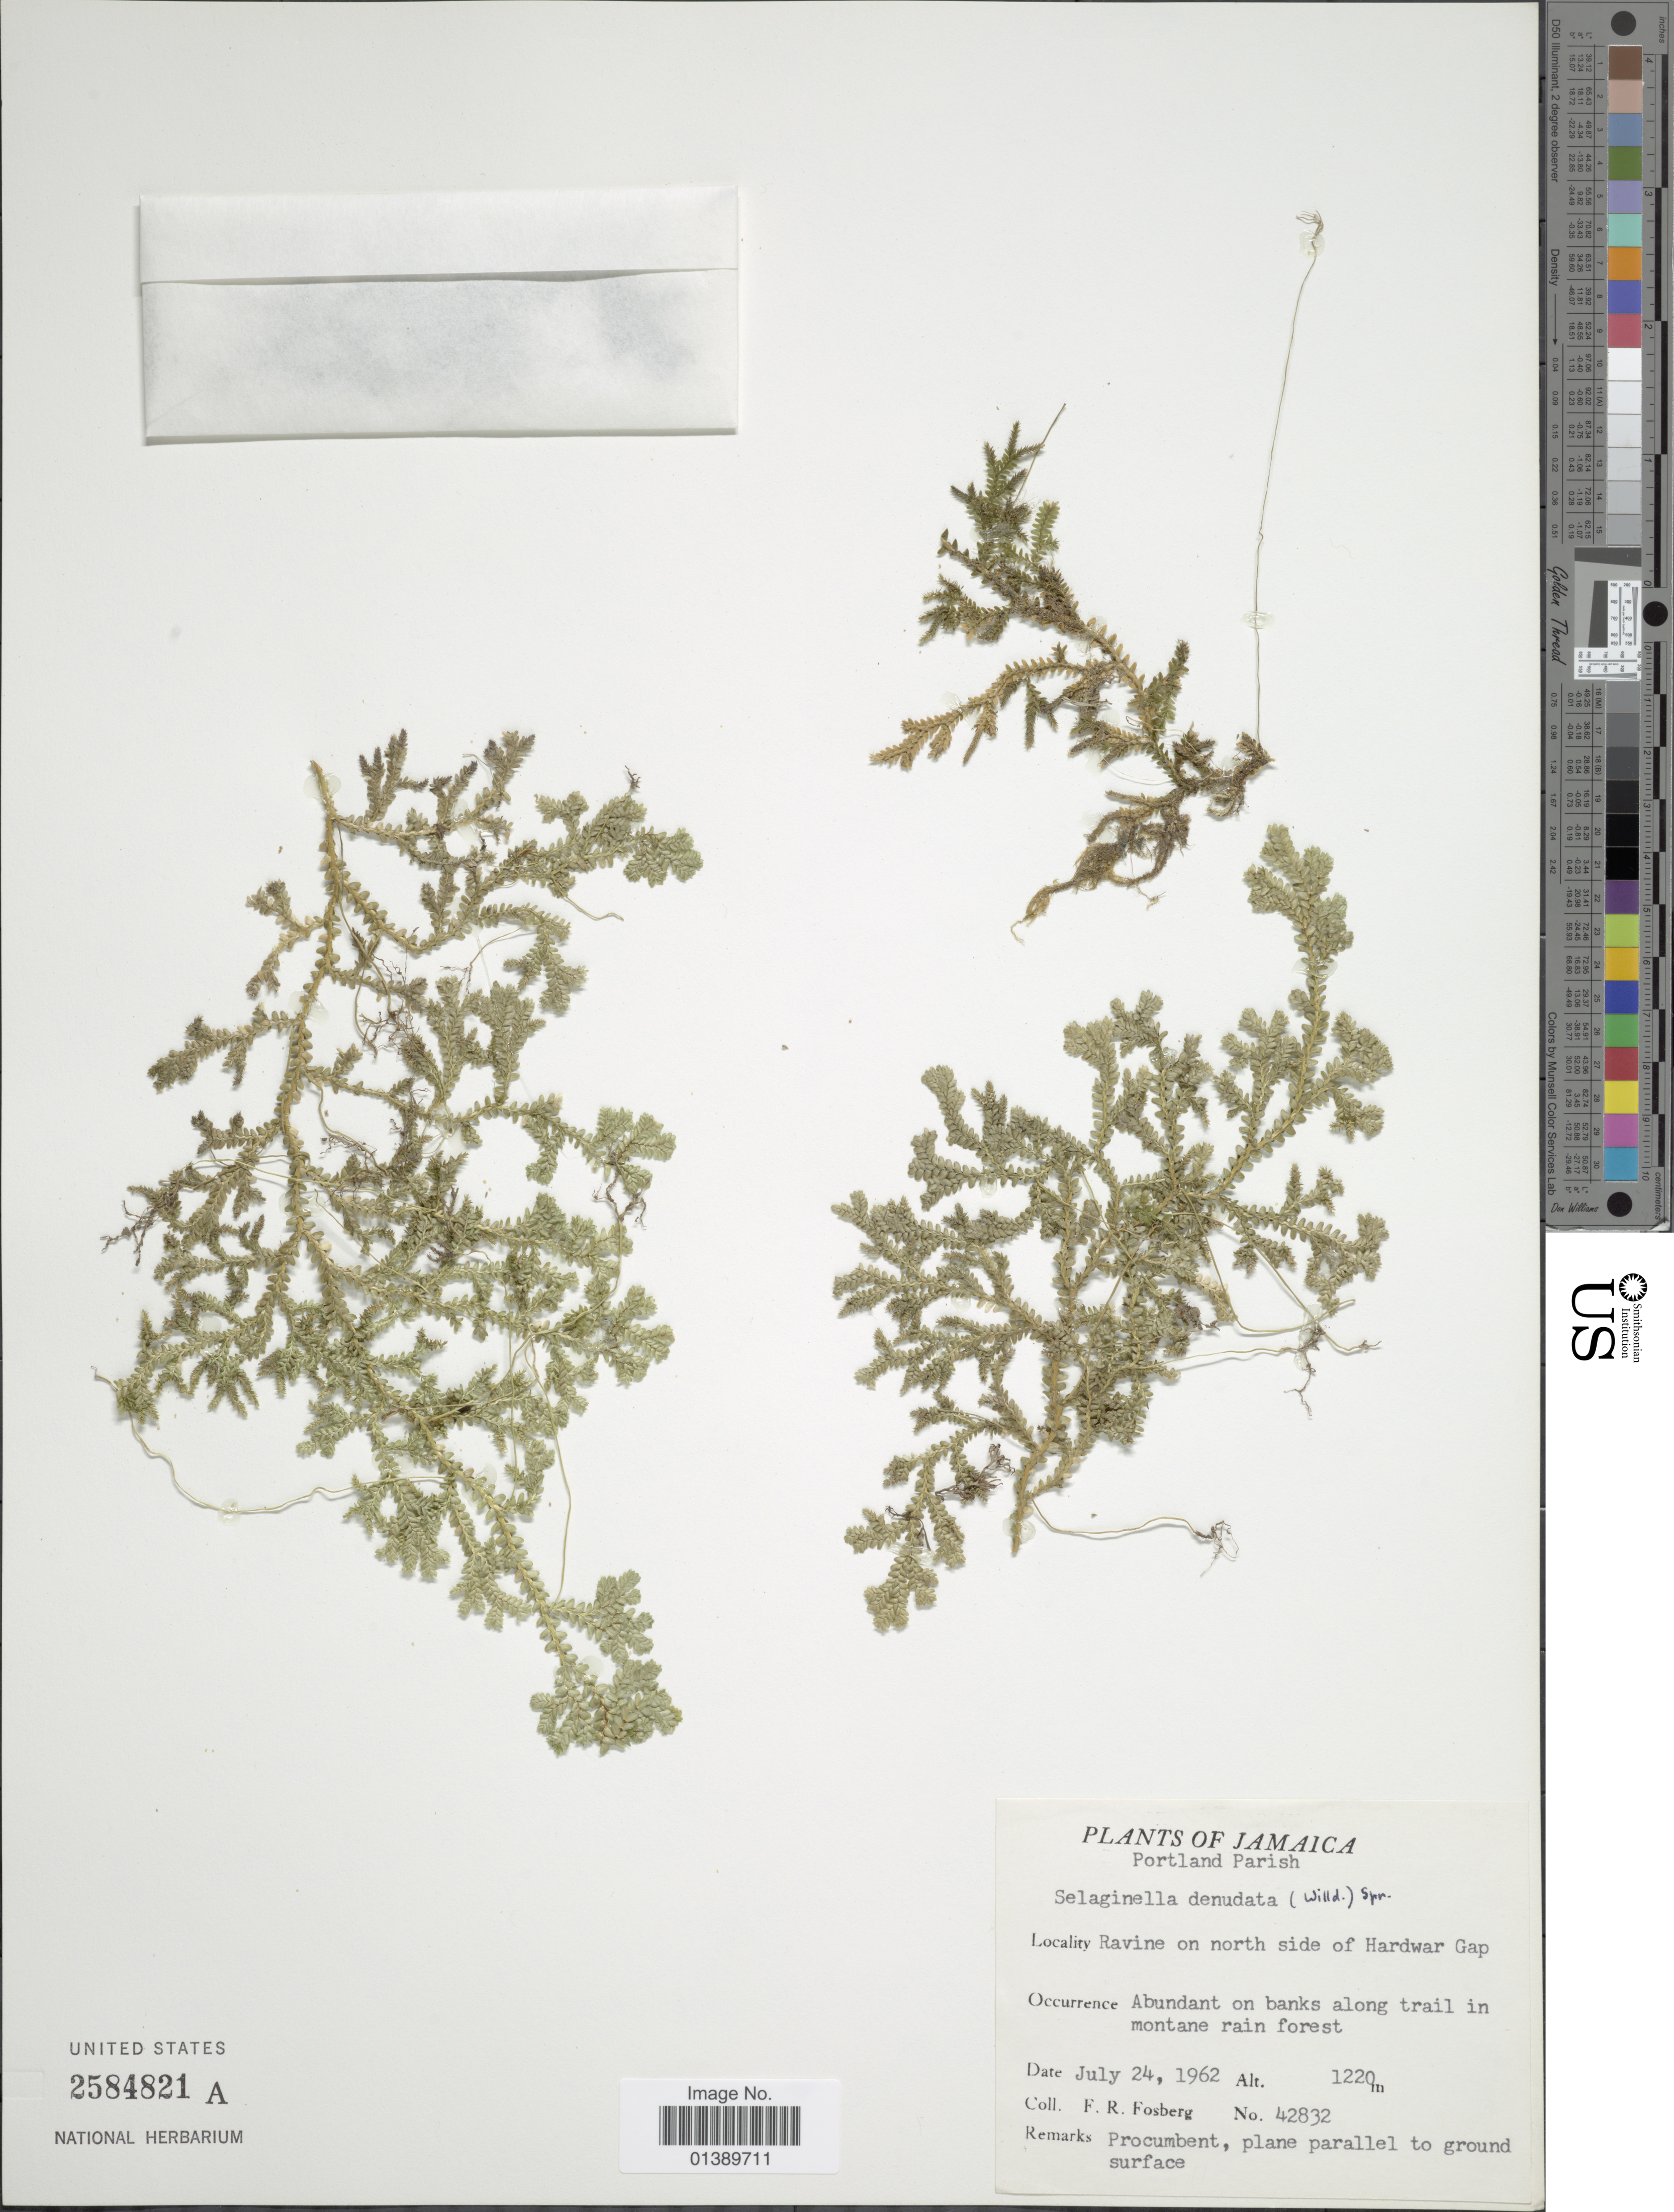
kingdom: Plantae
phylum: Tracheophyta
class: Lycopodiopsida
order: Selaginellales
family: Selaginellaceae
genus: Selaginella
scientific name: Selaginella denudata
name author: (Willd.) Spring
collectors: F. R. Fosberg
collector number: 42832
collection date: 1962-07-24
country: Jamaica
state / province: Portland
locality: Portland Parish, Ravine on north side of Hardwar Gap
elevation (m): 1220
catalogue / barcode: US 2584821A